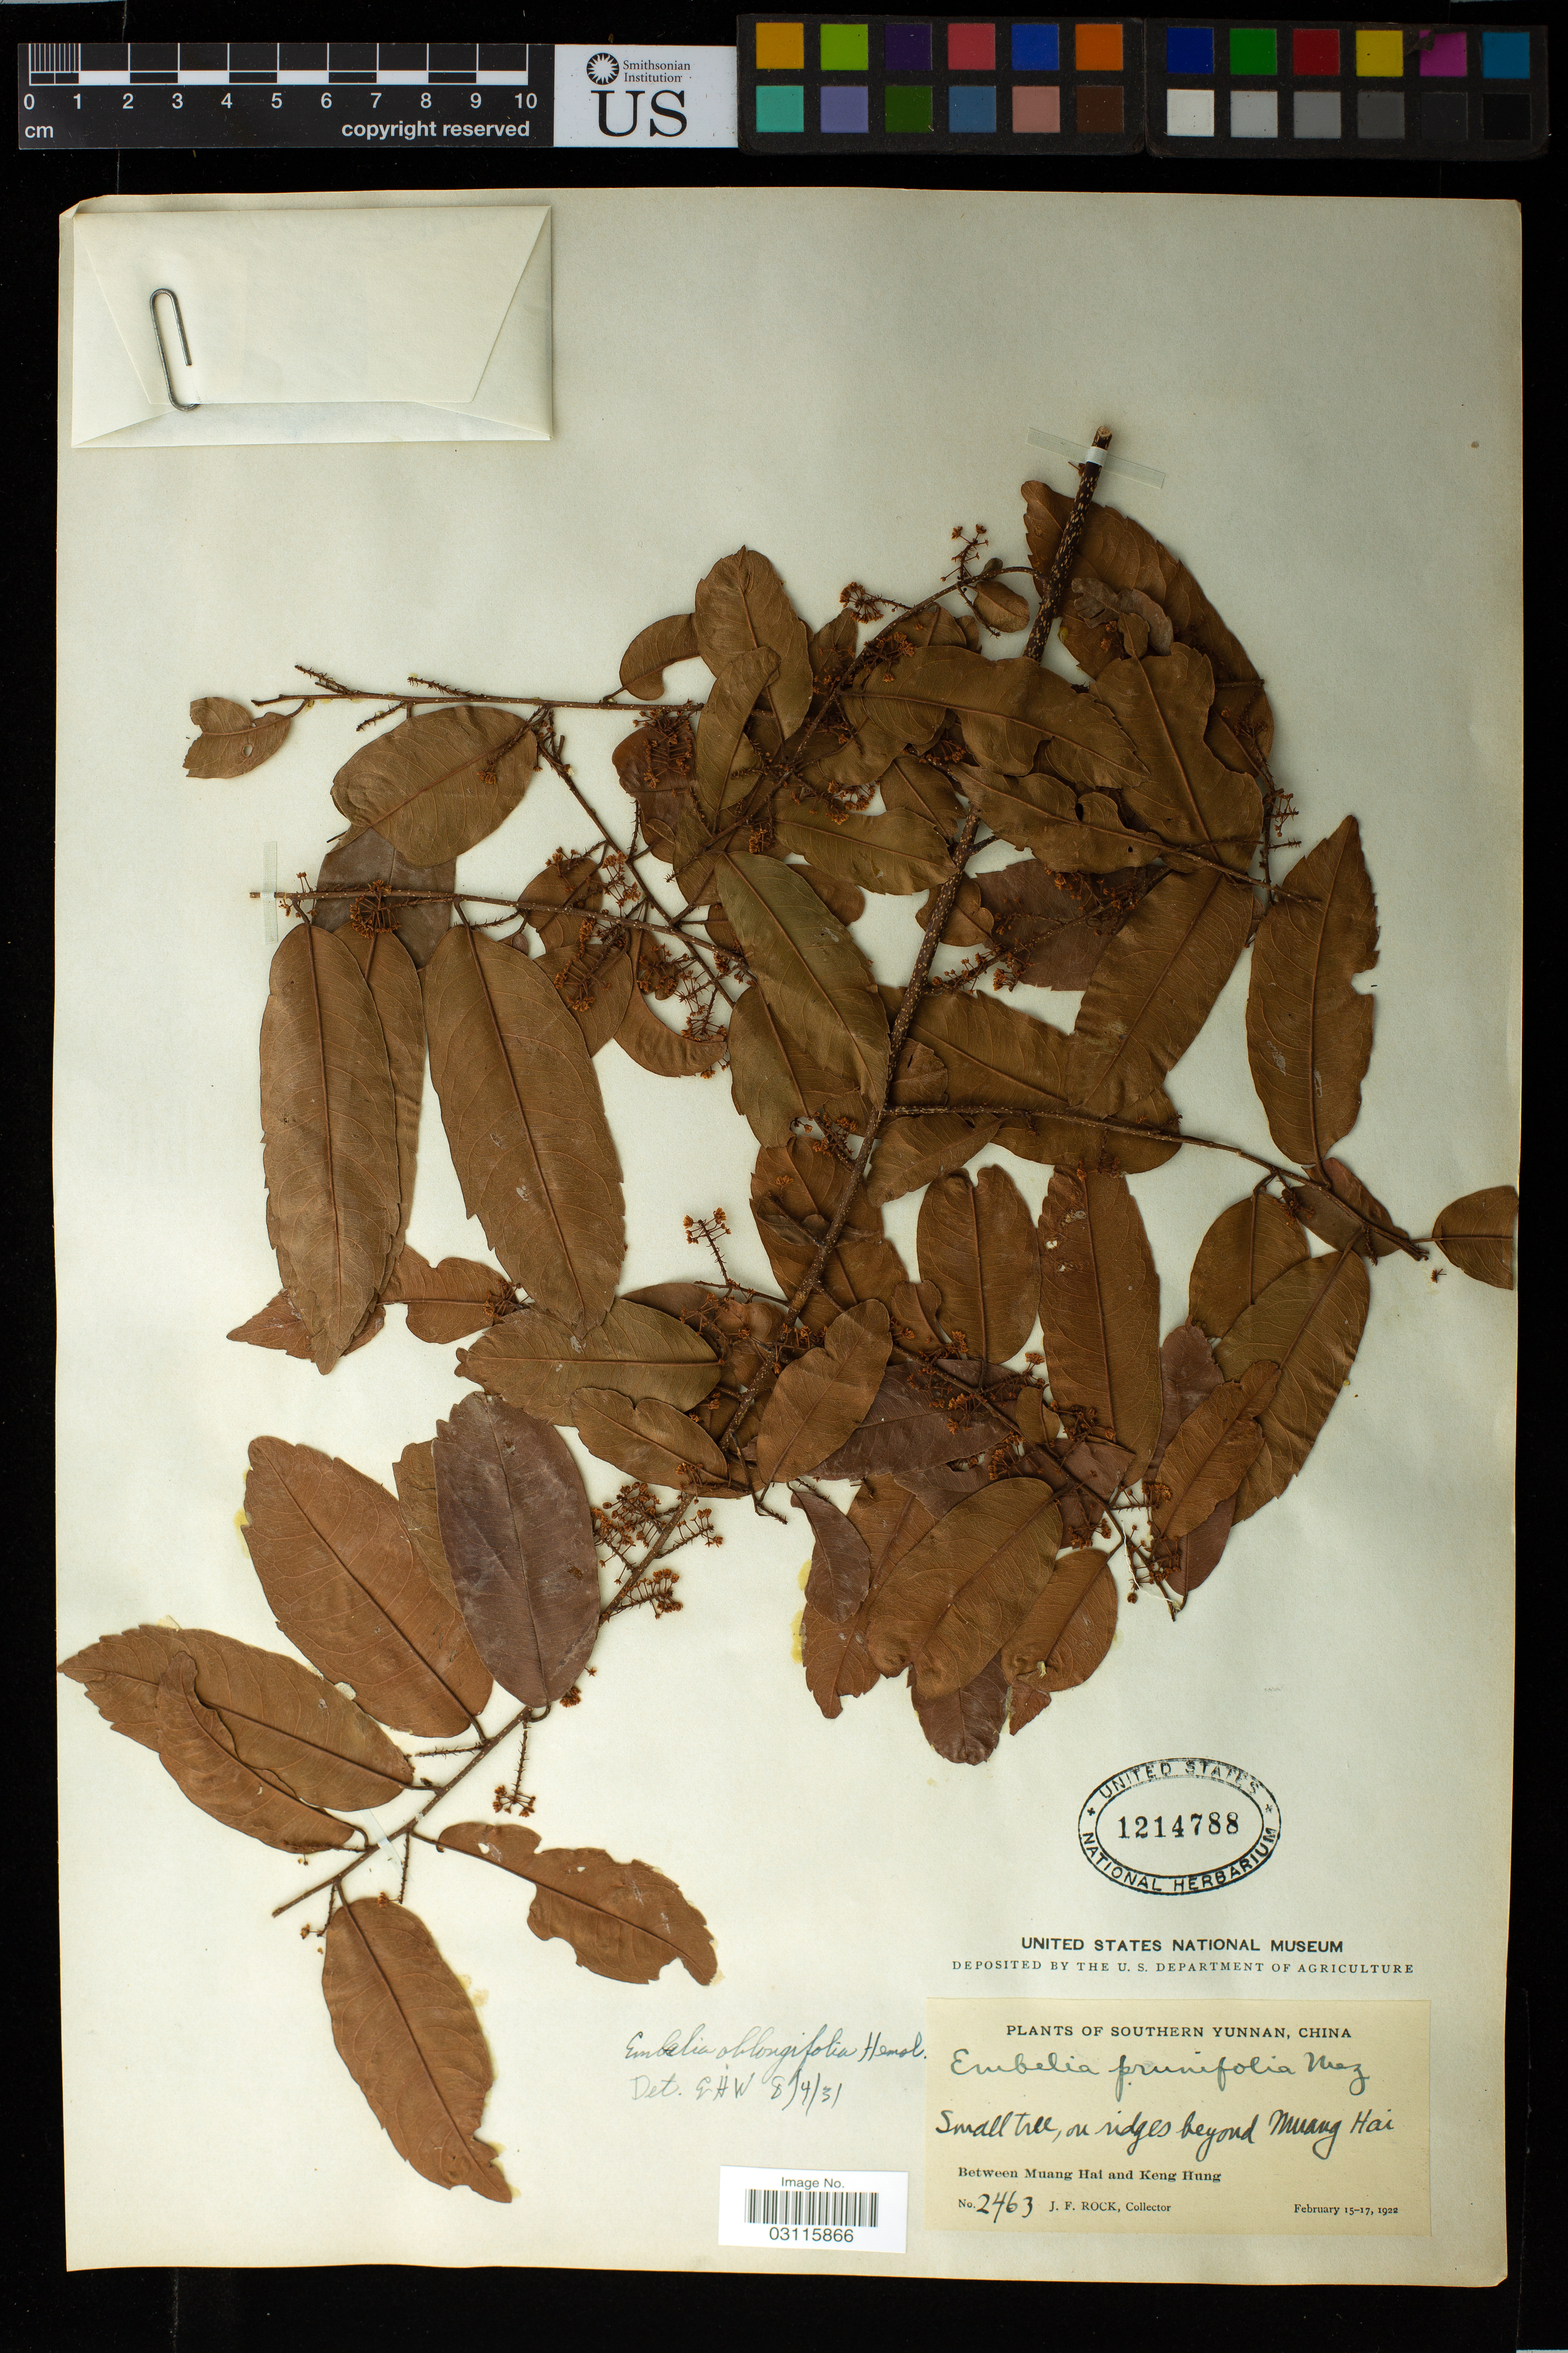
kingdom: Plantae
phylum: Tracheophyta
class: Magnoliopsida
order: Ericales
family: Primulaceae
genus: Embelia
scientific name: Embelia oblongifolia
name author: Hemsl.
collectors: J. Rock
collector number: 2463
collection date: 1922-02-15/1922-02-17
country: China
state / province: Yunnan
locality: Southern Yunnan, between Muang Hai and Keng Hung, beyond Muang Hai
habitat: on ridges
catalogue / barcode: US 1214788